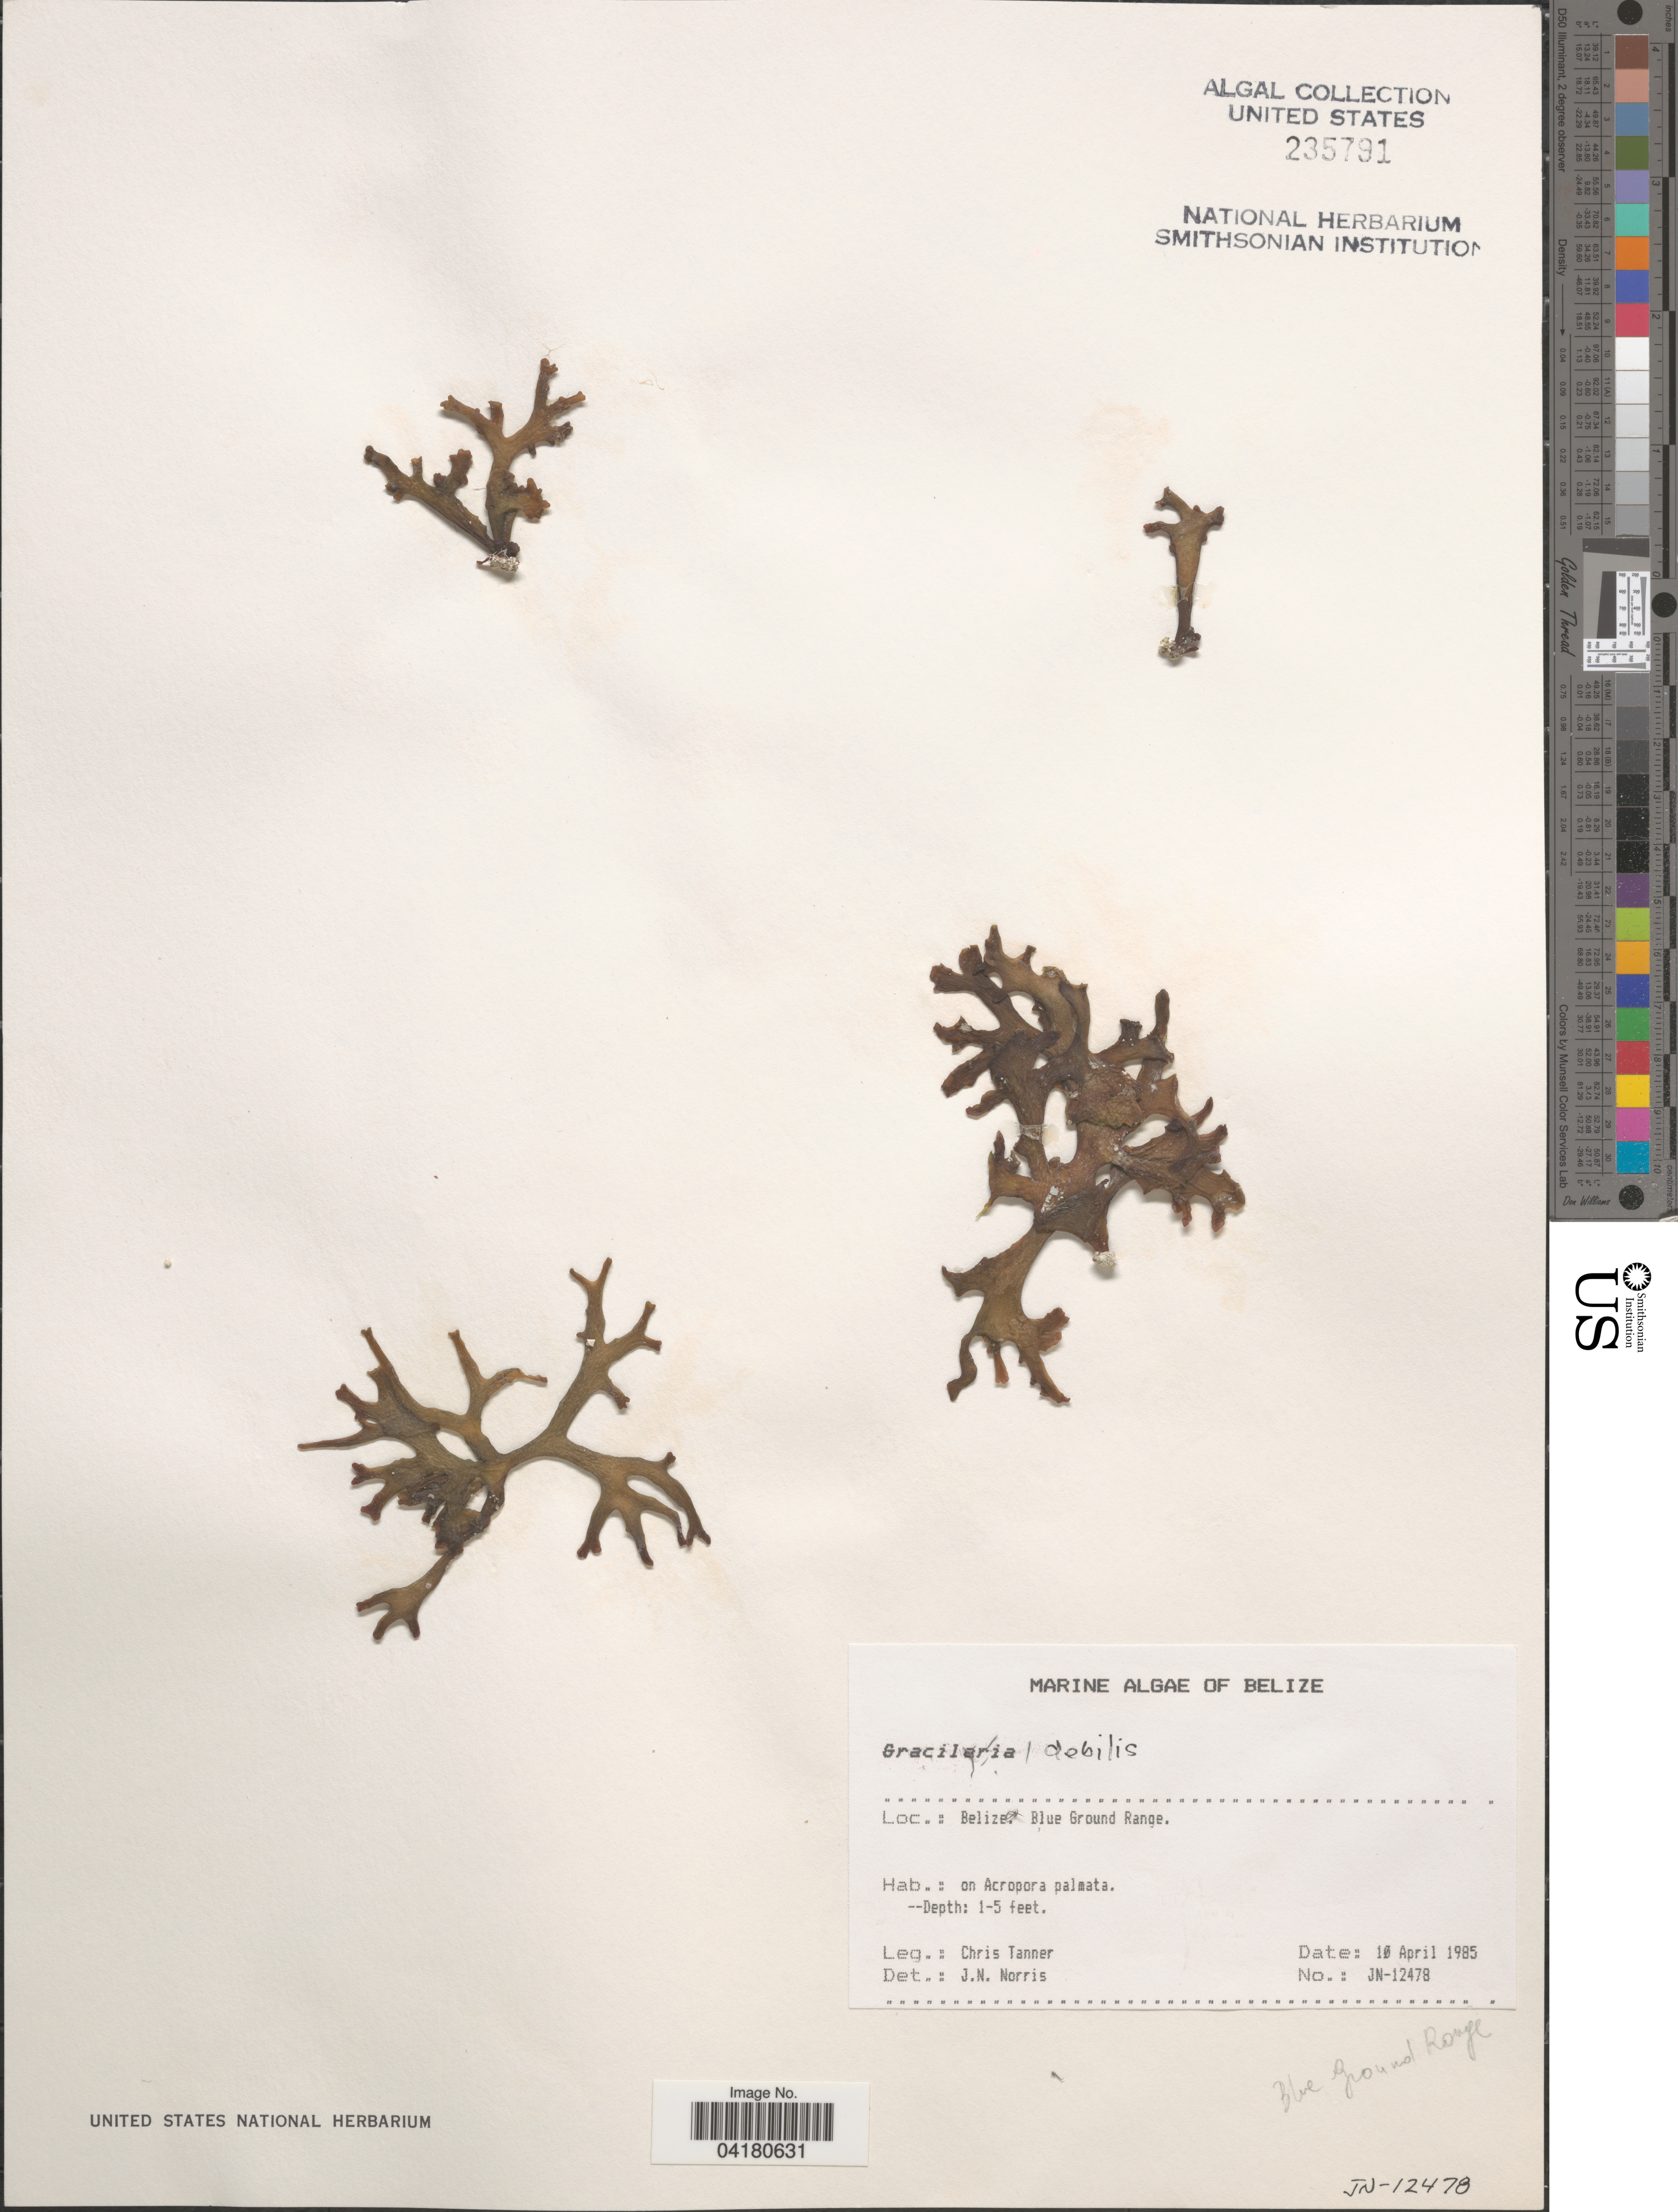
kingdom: Plantae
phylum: Rhodophyta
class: Florideophyceae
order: Gracilariales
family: Gracilariaceae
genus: Gracilaria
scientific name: Gracilaria debilis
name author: (Forssk.) Børgesen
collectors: C. Tanner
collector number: JN-12478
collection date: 1985-04-10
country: Belize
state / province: Belize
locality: Blue Ground Range.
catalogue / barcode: US 235791